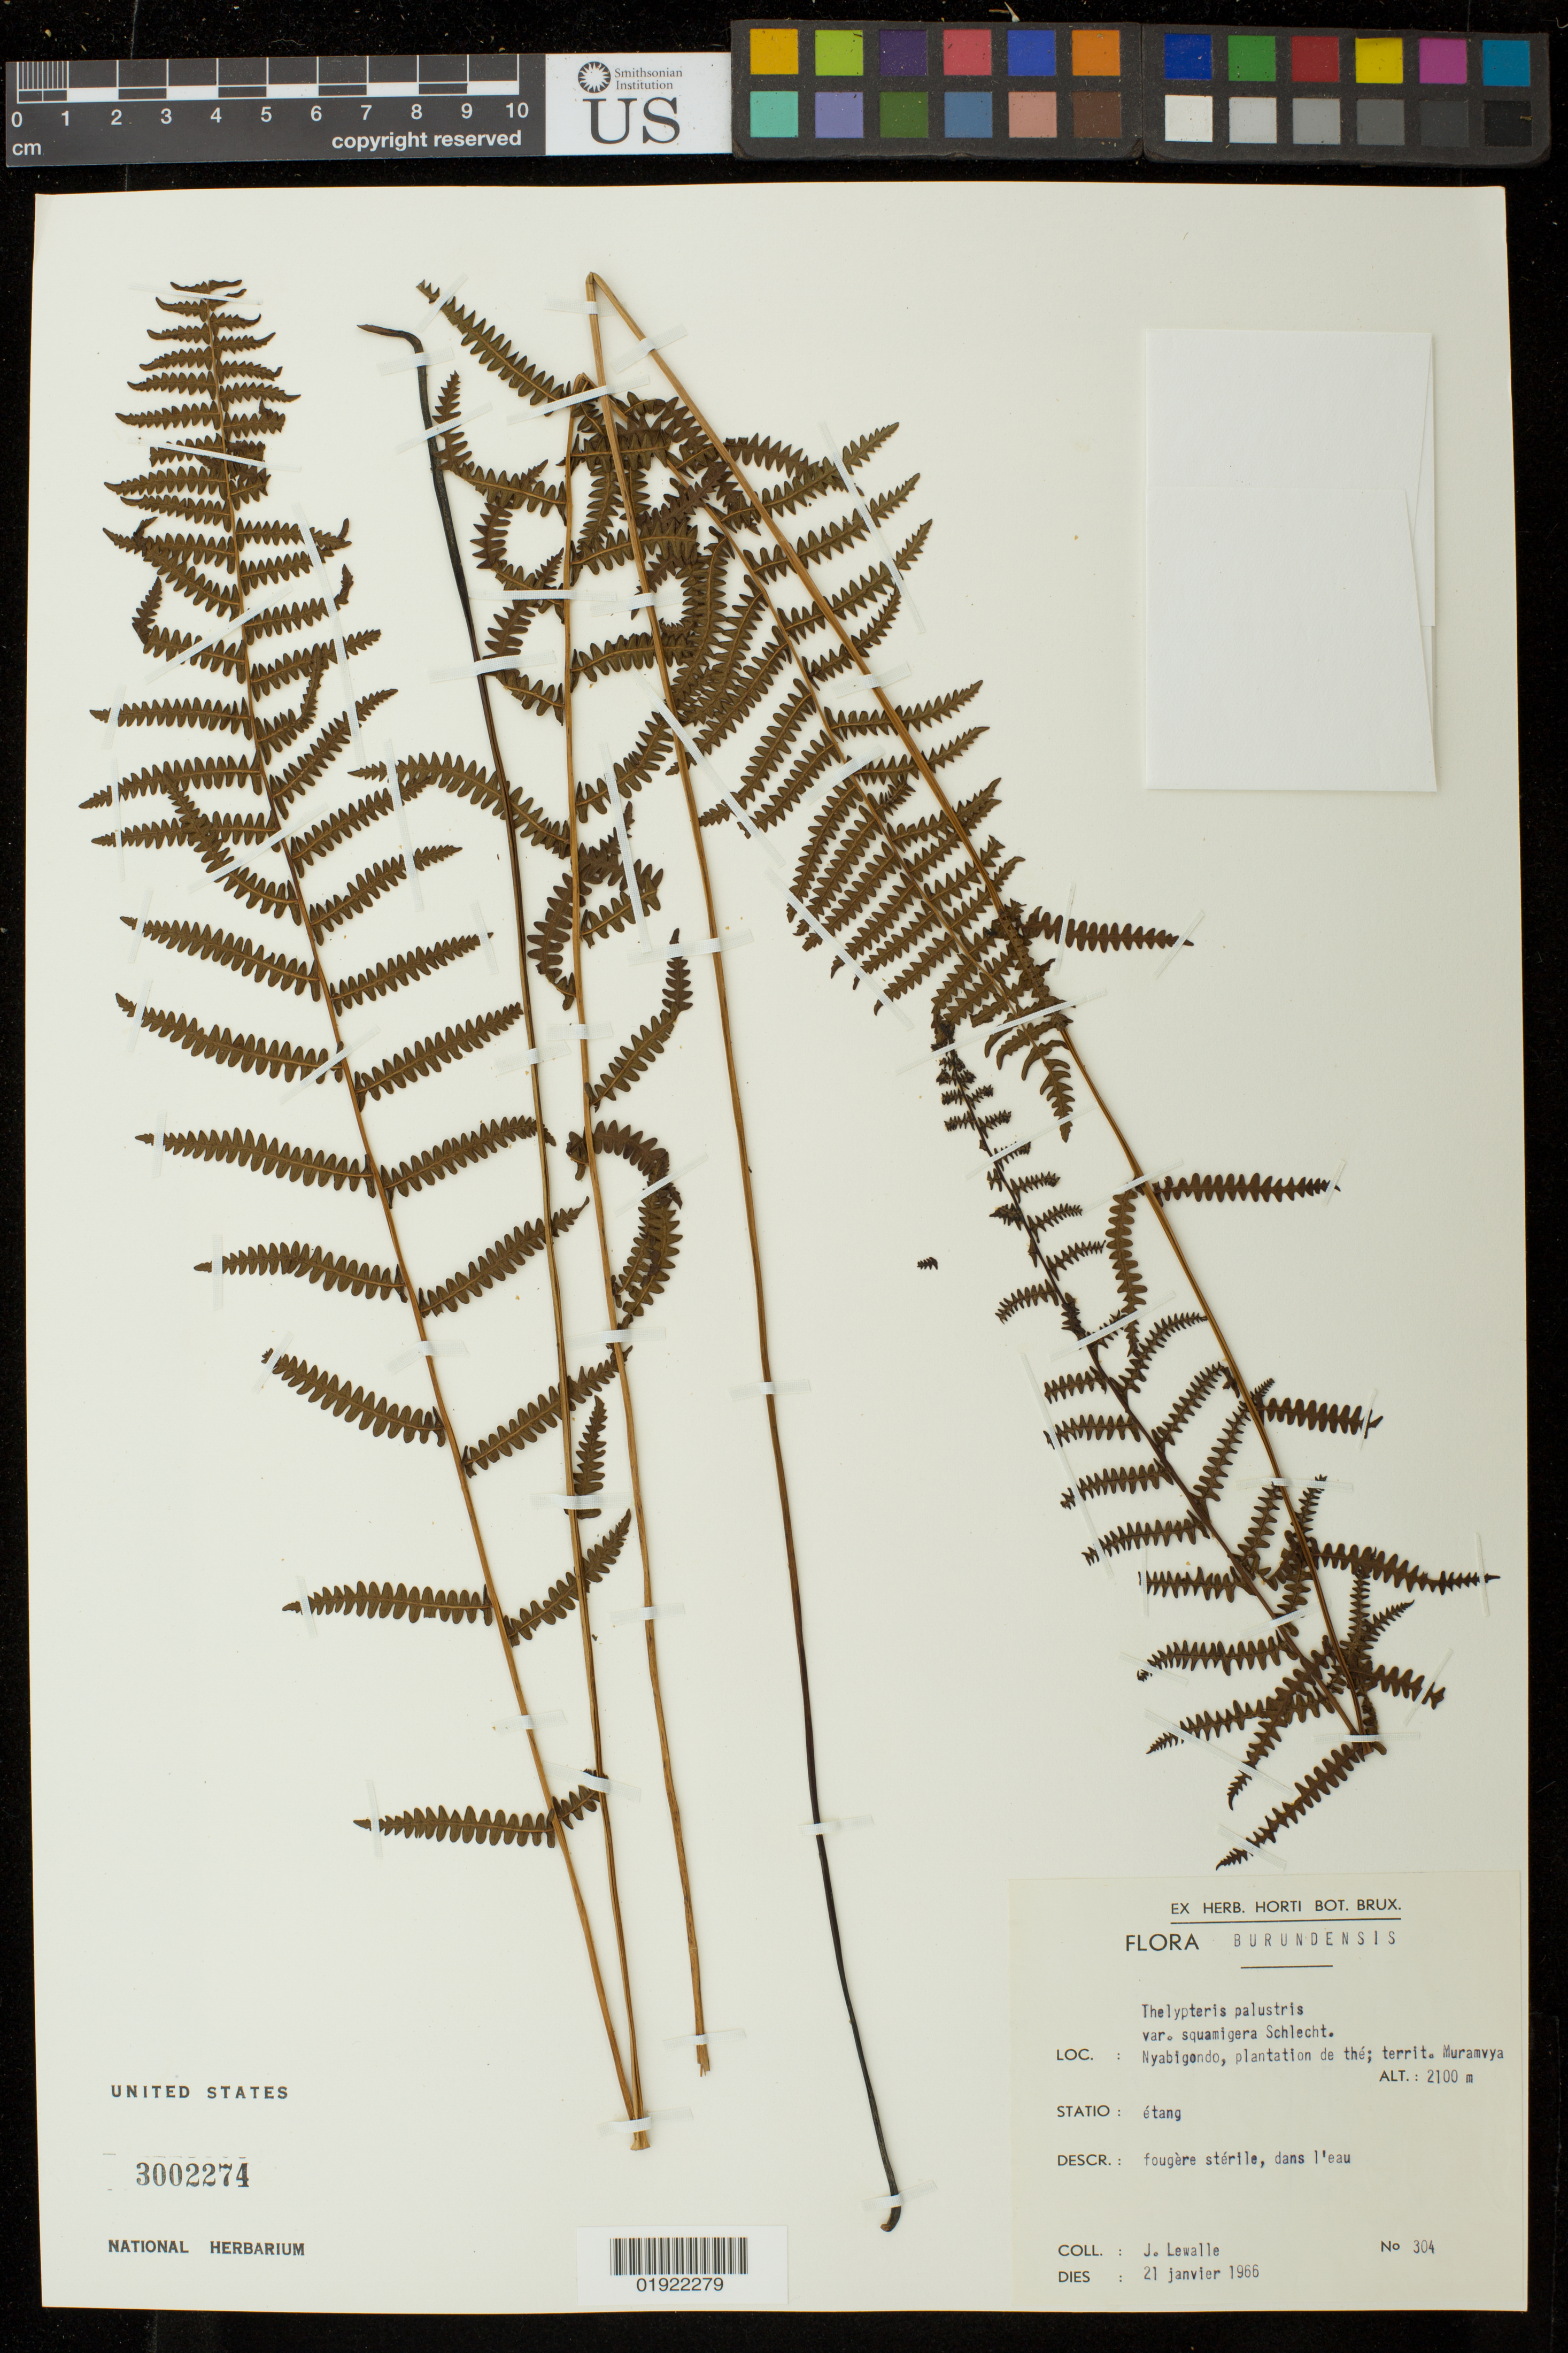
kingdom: Plantae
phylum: Tracheophyta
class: Polypodiopsida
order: Polypodiales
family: Thelypteridaceae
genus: Thelypteris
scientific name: Thelypteris confluens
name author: (Thunb.) C.V. Morton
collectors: J. Lewalle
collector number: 304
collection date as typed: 21 janvier 1966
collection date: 1966-01-21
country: Burundi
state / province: Muramvya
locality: Nyabigondo, plantation de the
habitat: etang, dans l'eau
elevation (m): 2100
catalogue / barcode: US 3002274